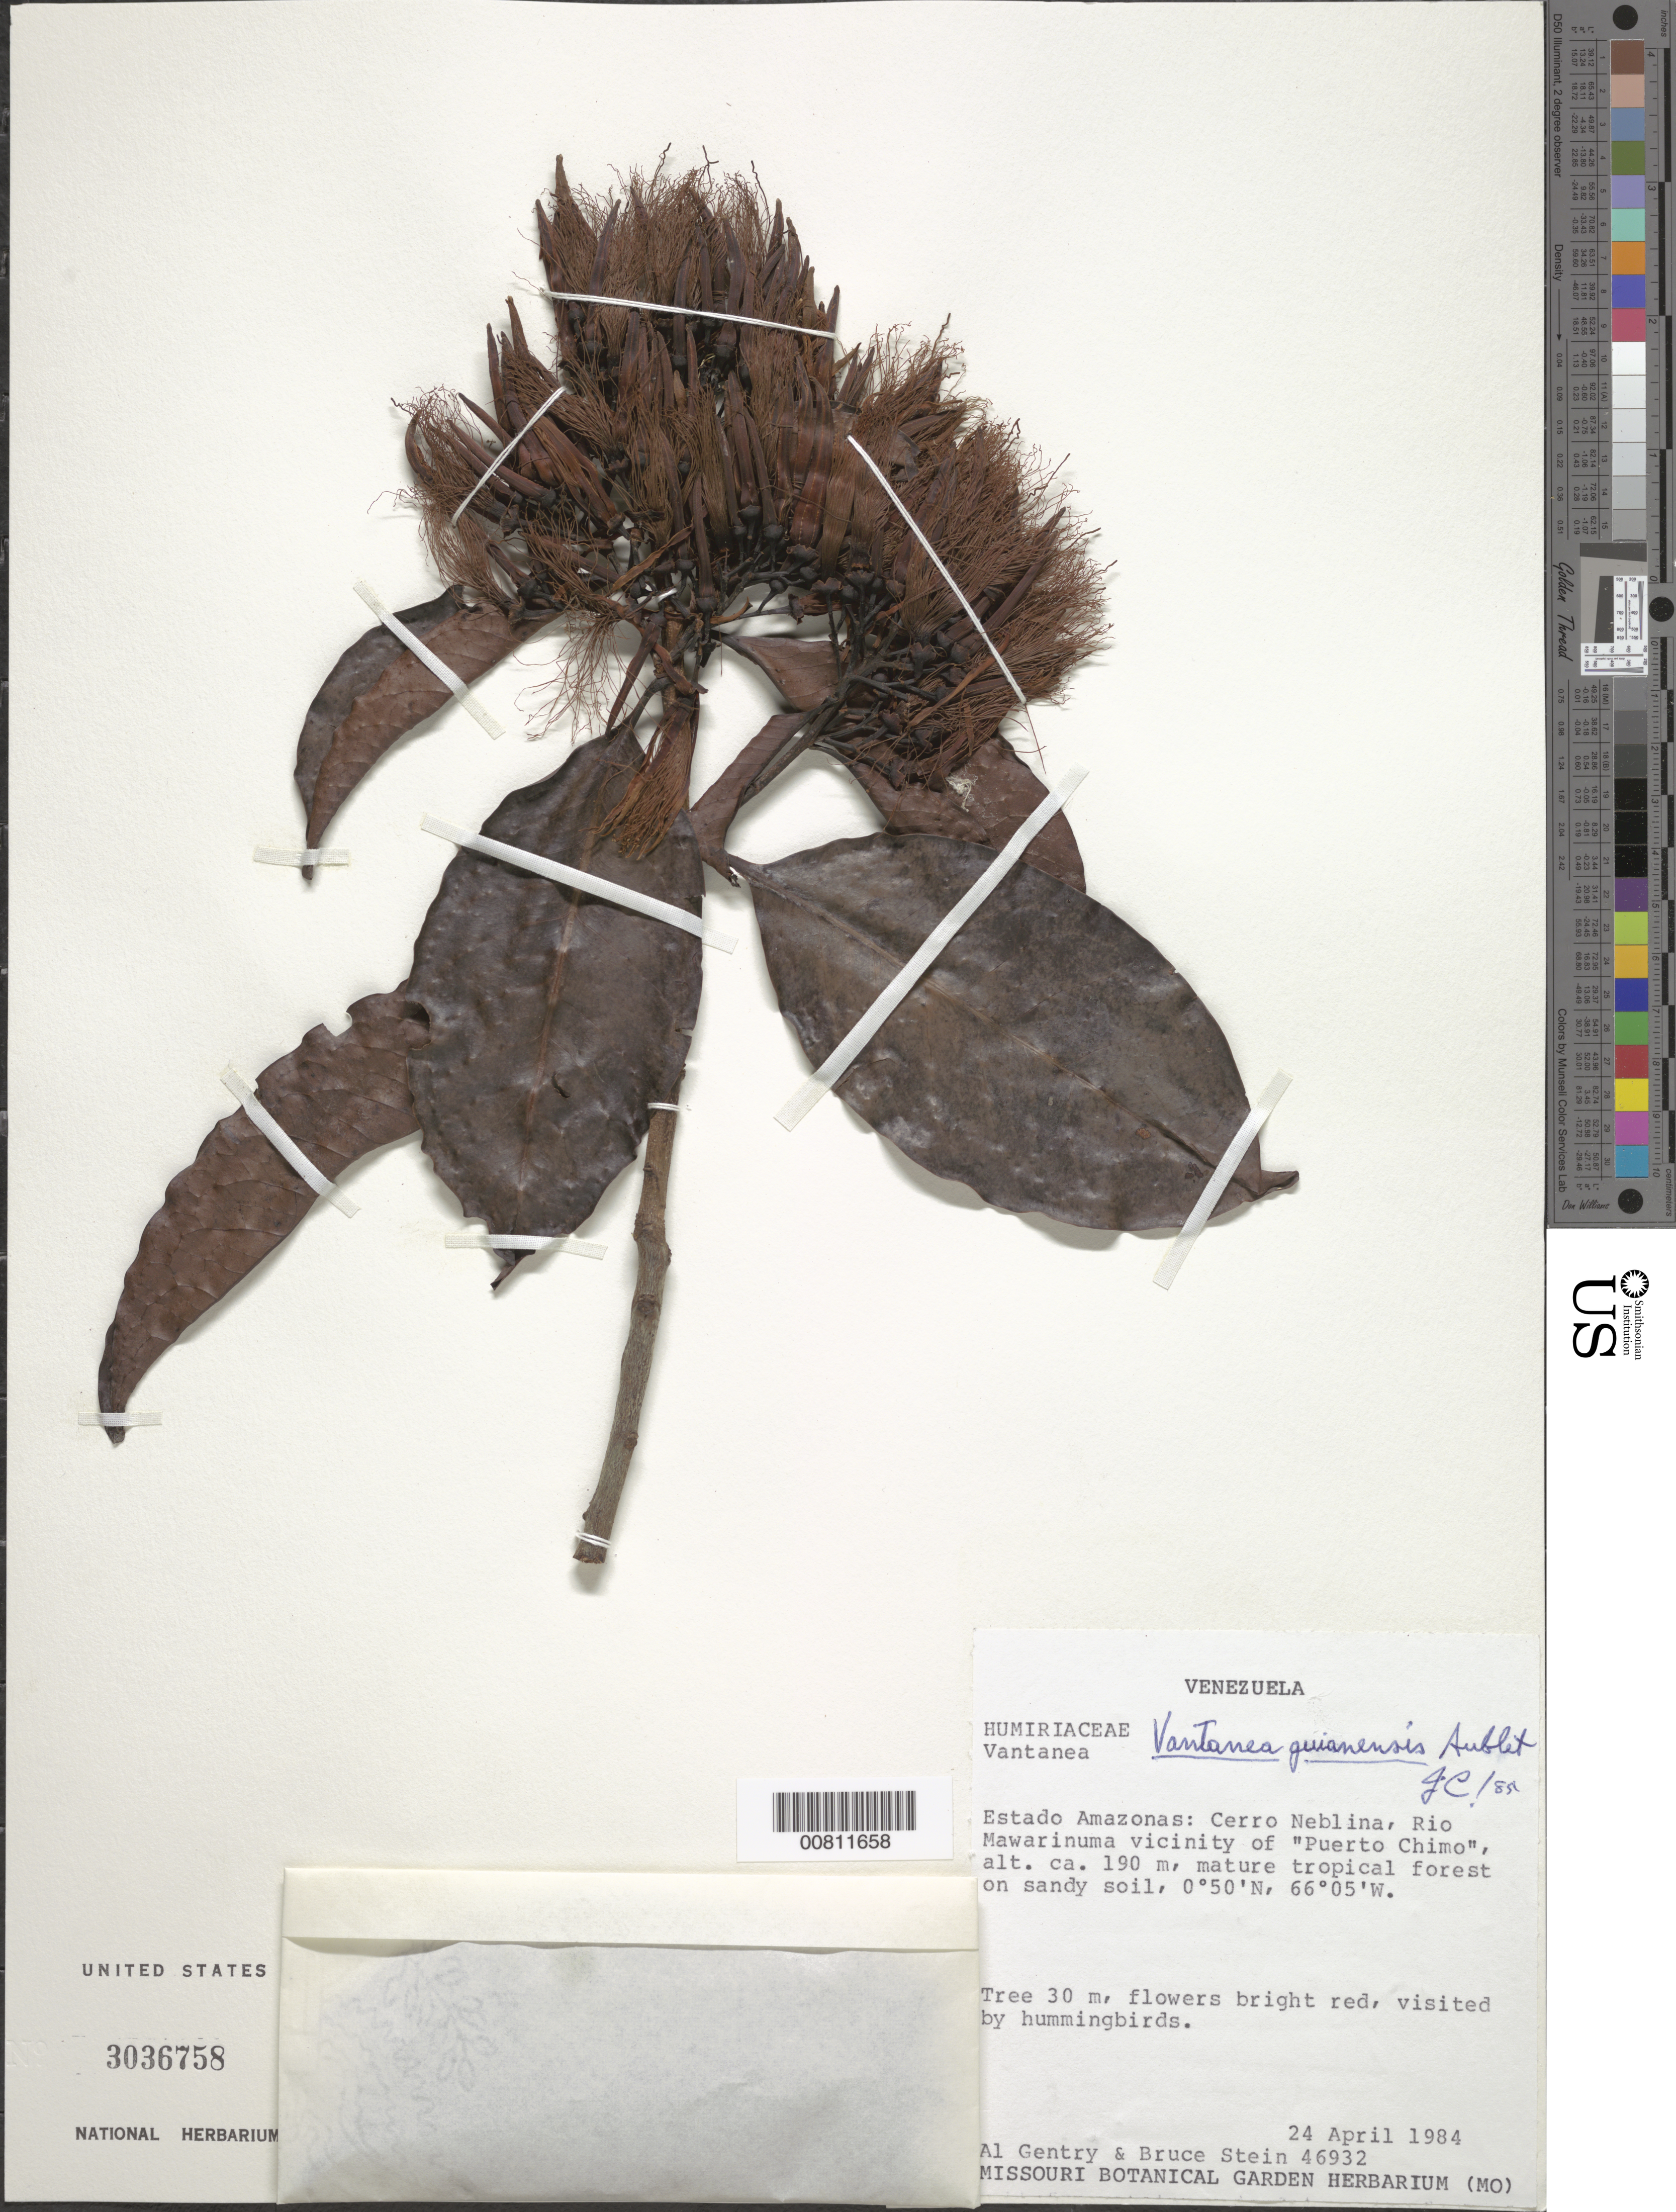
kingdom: Plantae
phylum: Tracheophyta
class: Magnoliopsida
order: Fabales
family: Fabaceae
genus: Vatairea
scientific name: Vatairea guianensis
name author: Aubl.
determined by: Cuatrecasas, J.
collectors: A. H. Gentry & B. Stein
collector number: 46932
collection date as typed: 24-Apr-84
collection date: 1984-04-24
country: Venezuela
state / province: Amazonas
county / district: Río Negro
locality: Cerro de La Neblina, Río Mawarinuma, vic. of "Puerto Chimo"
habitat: Mature tropical forest on sandy soil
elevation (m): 190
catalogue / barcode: US 3036758